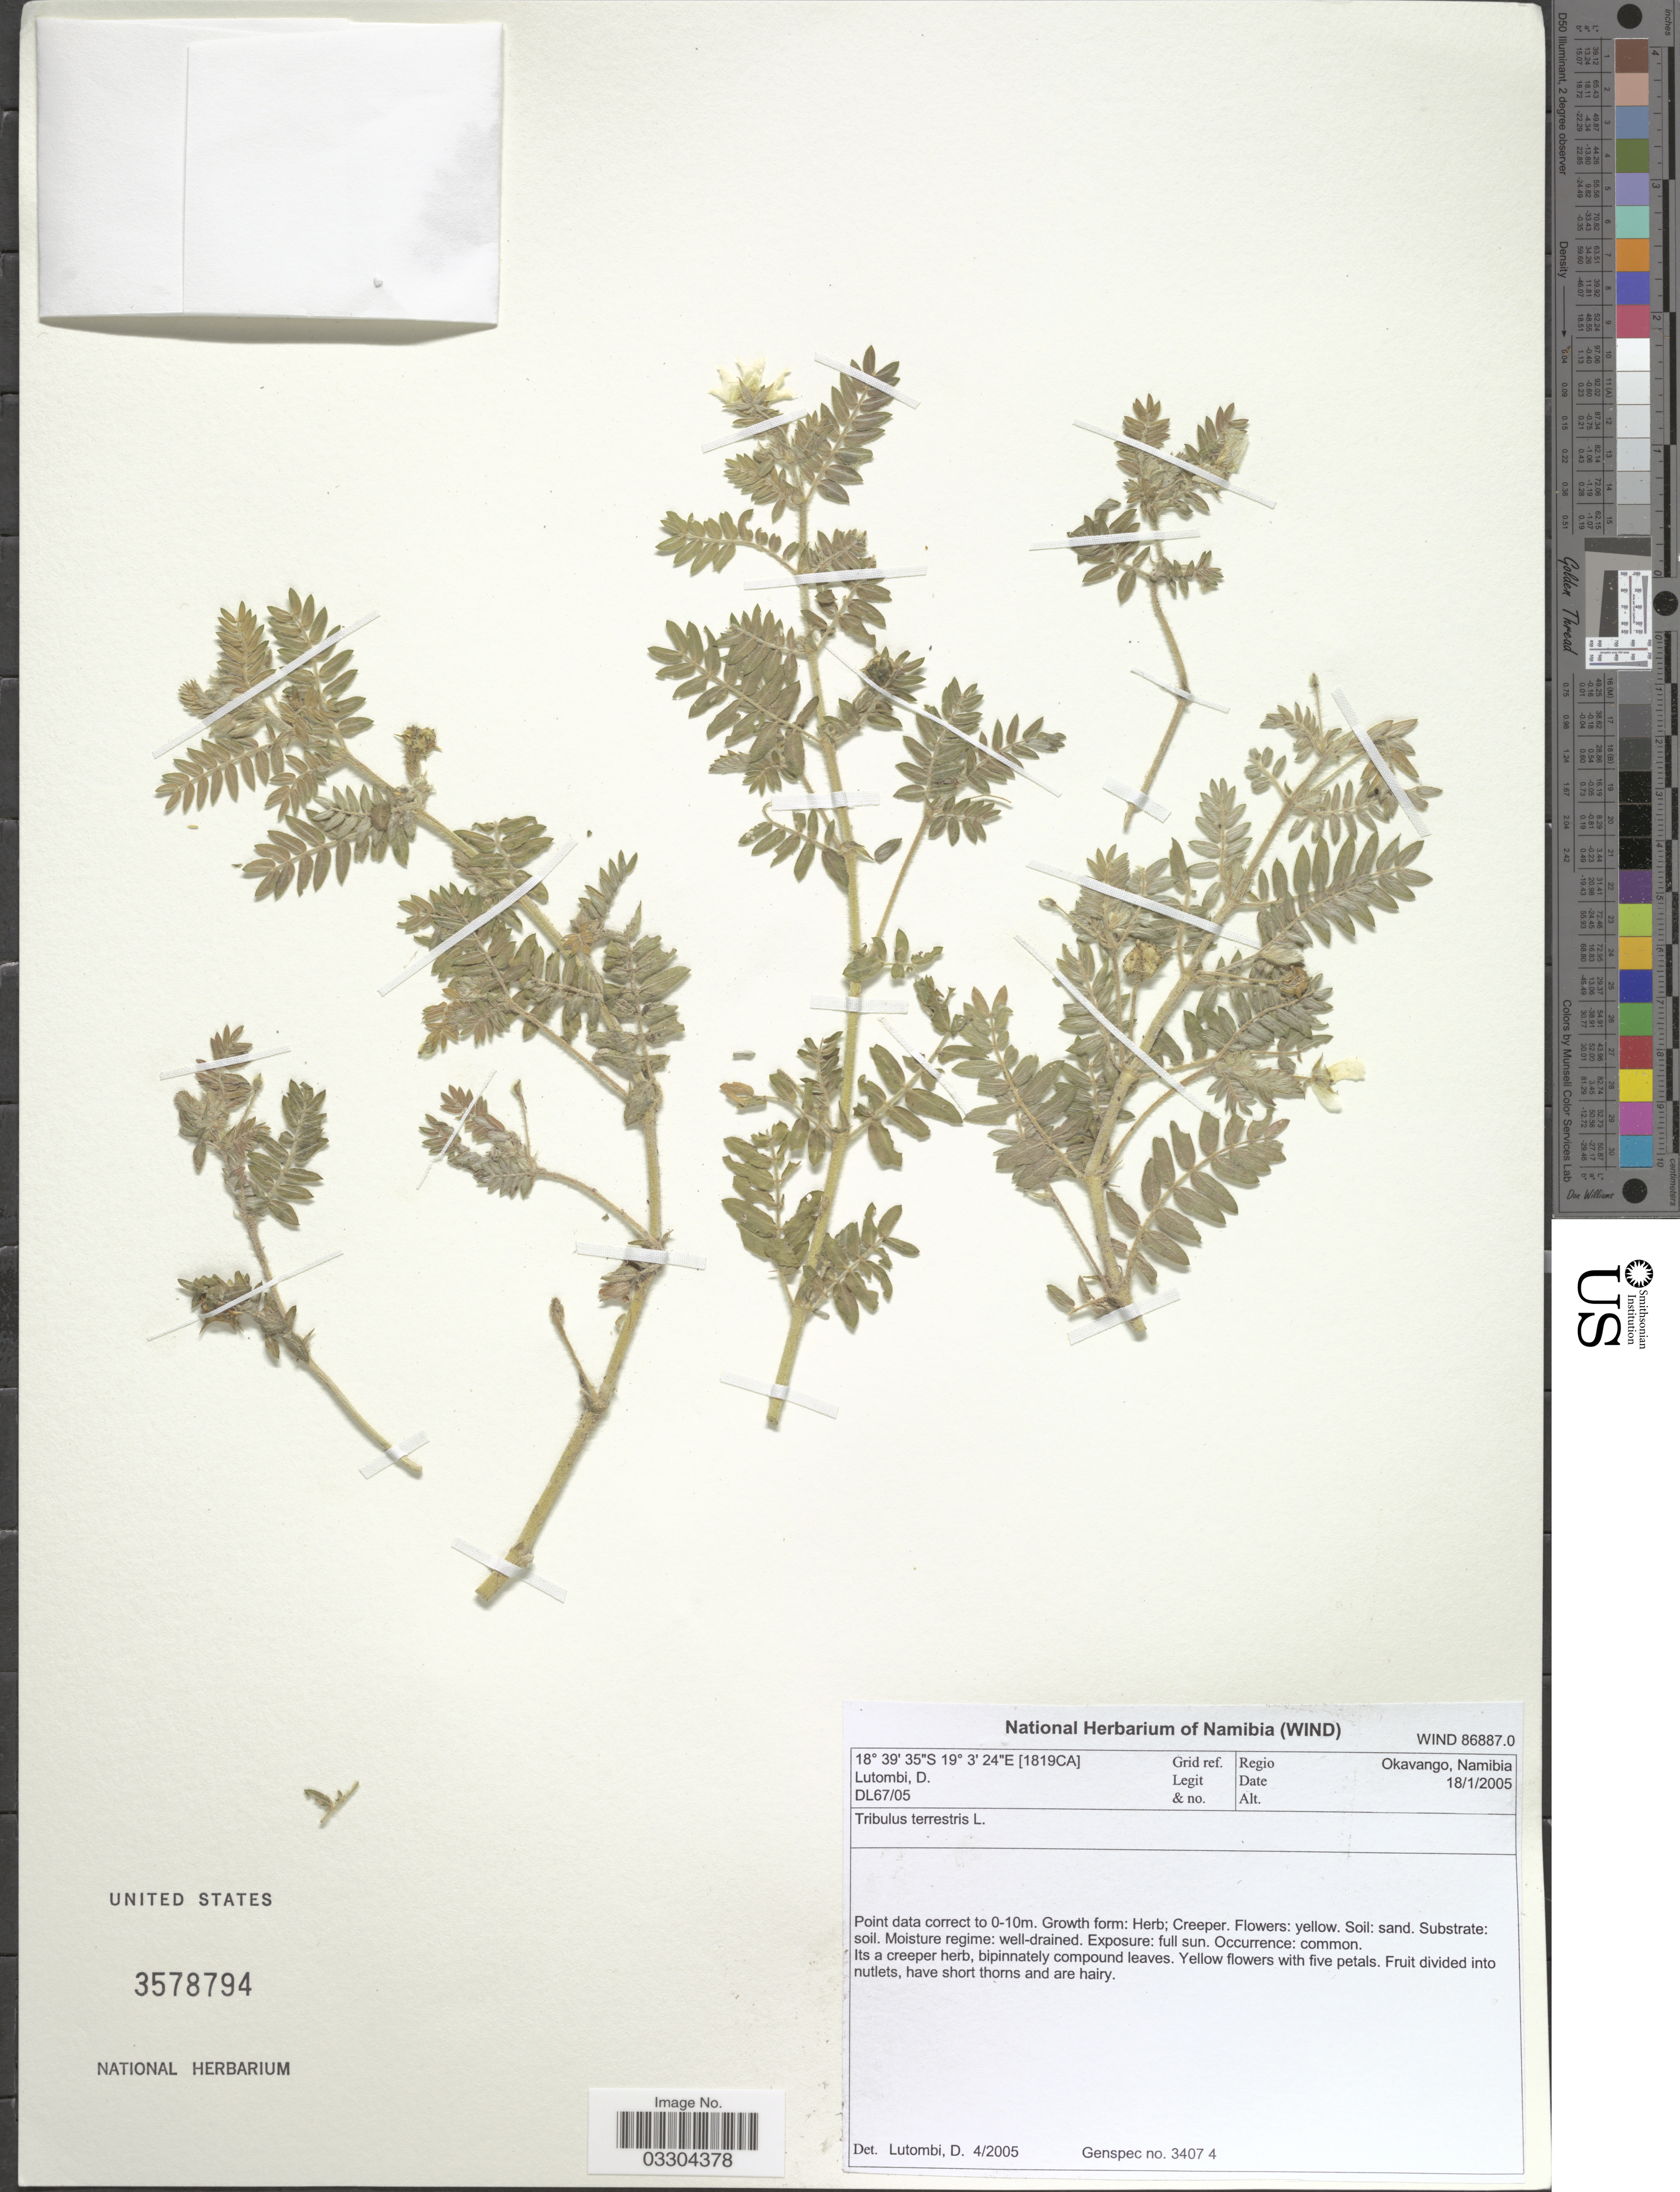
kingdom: Plantae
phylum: Tracheophyta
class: Magnoliopsida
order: Zygophyllales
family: Zygophyllaceae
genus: Tribulus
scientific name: Tribulus terrestris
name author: L.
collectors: D. Lutombi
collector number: DL67/05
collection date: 2005-01-18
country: Namibia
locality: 1819CA Grid ref. Regio Okavango.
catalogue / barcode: US 3578794